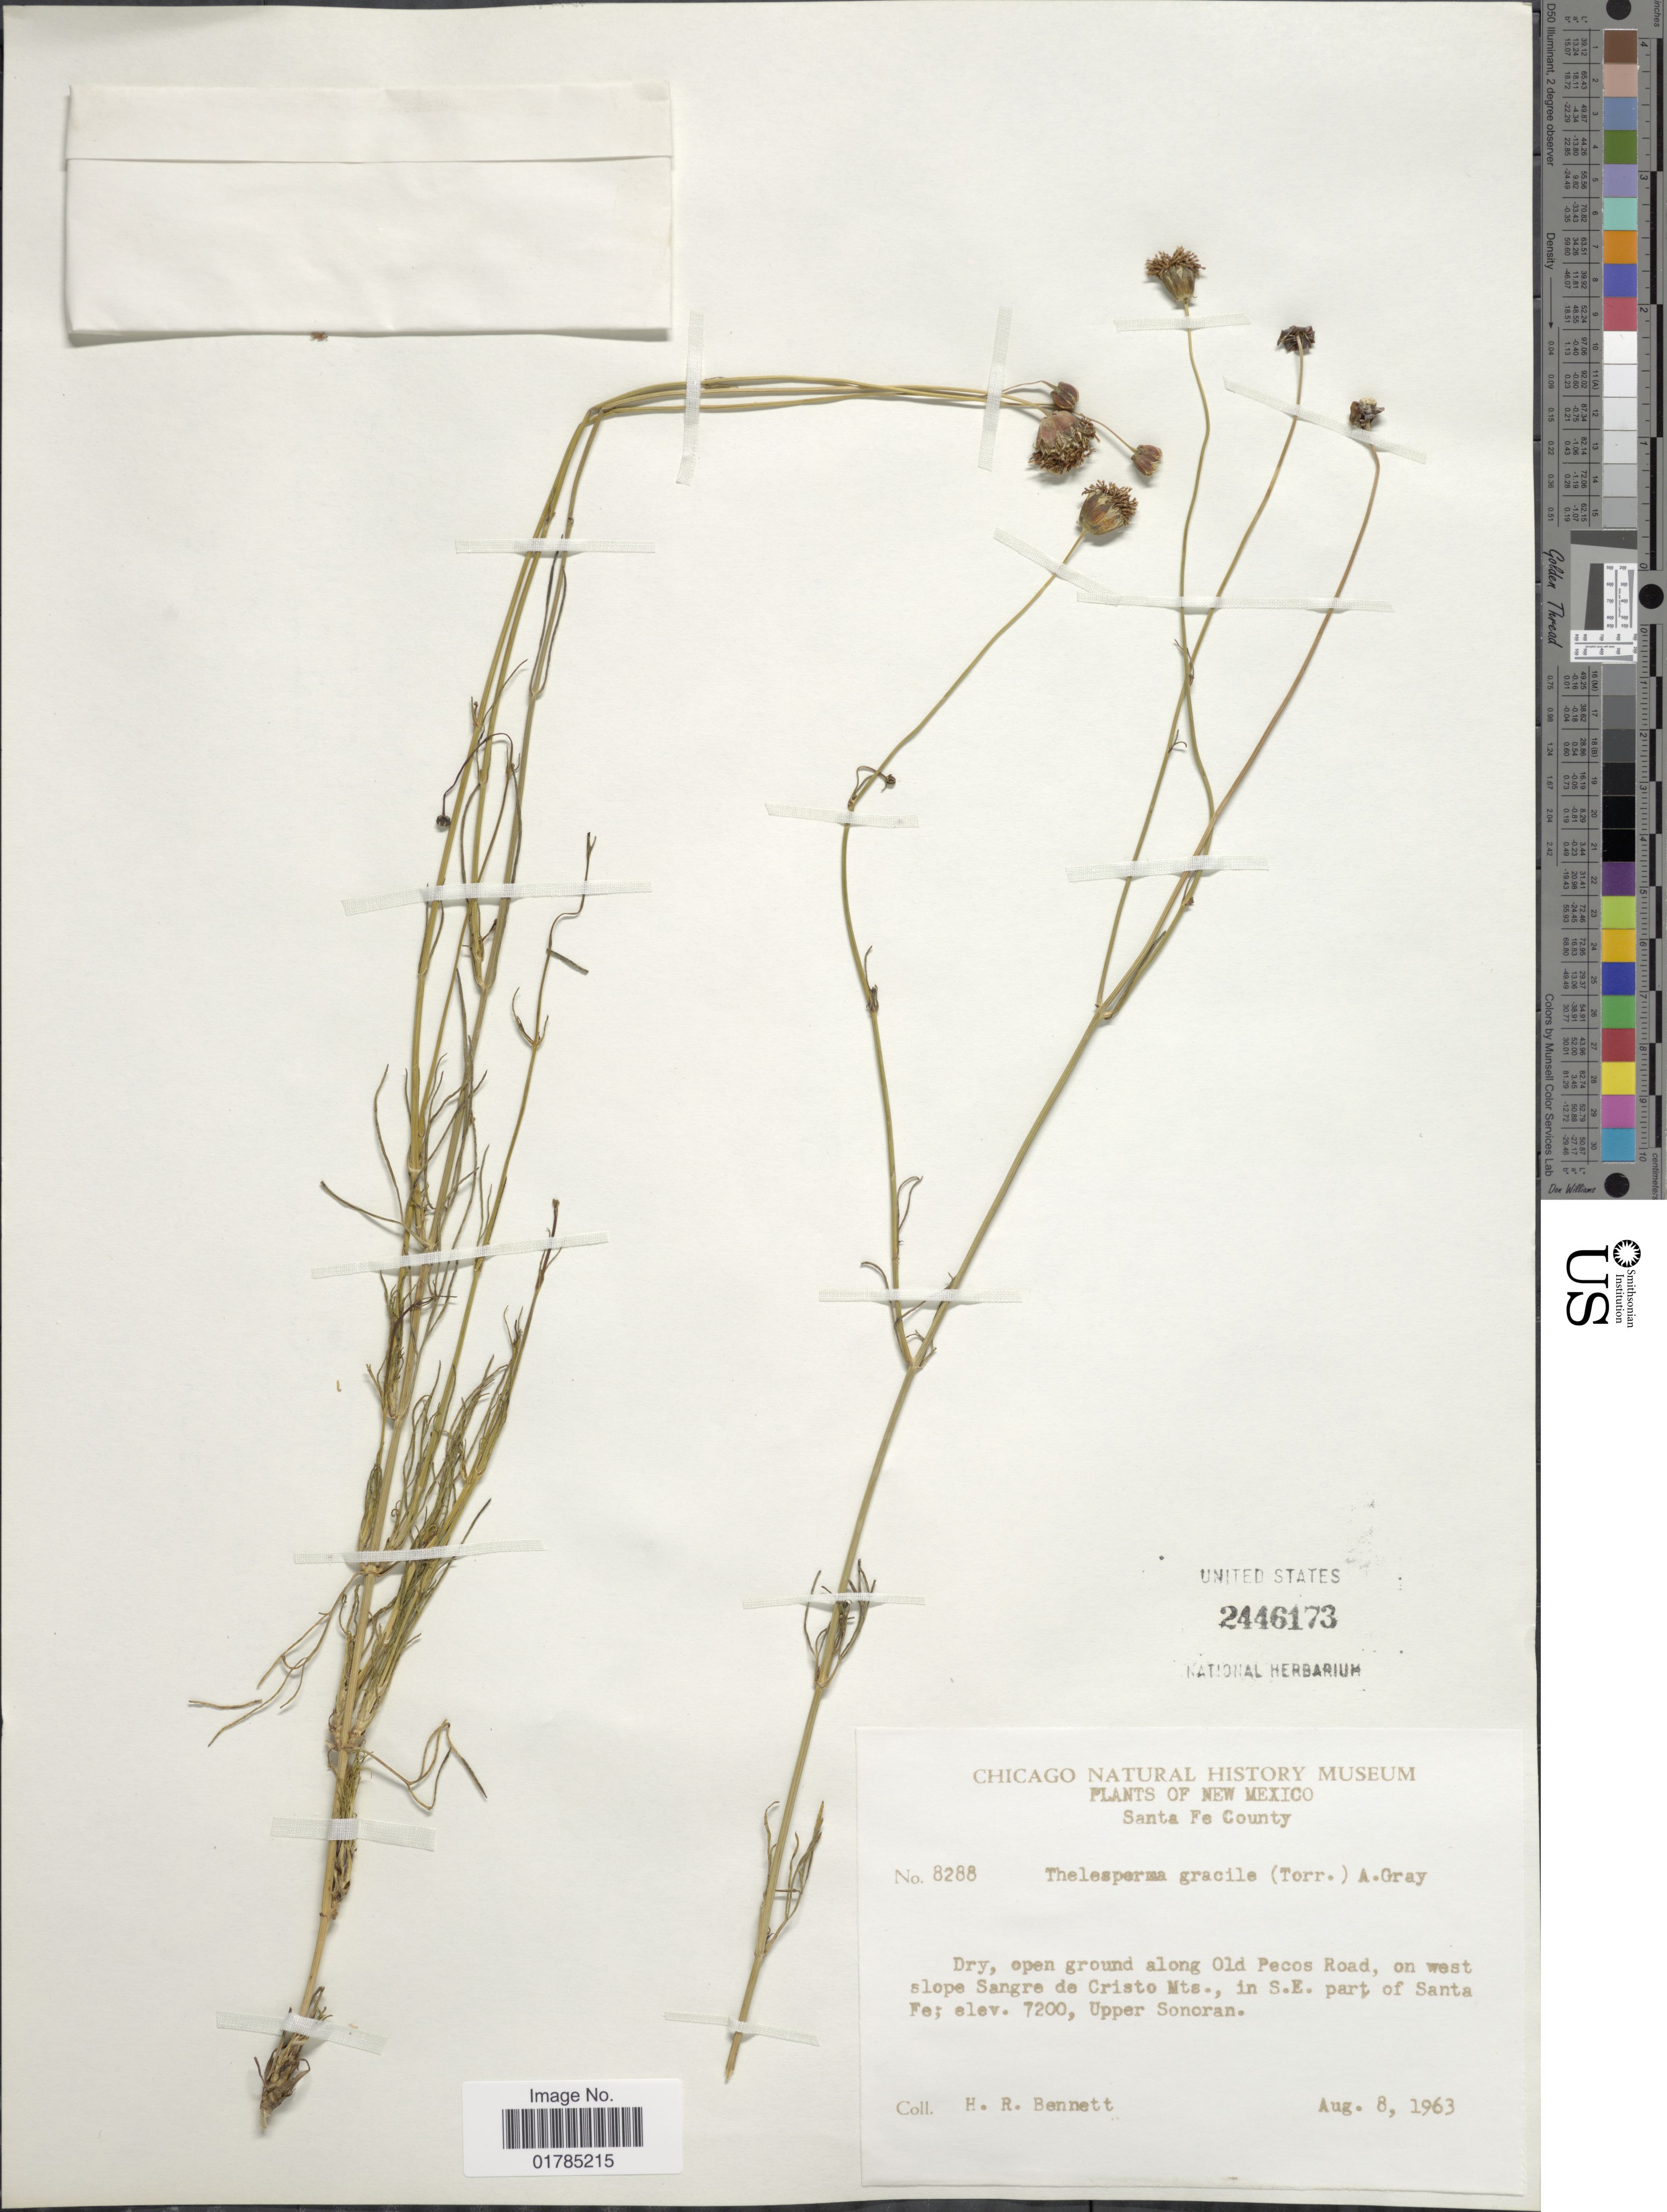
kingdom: Plantae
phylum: Tracheophyta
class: Magnoliopsida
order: Asterales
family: Asteraceae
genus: Thelesperma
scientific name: Thelesperma gracile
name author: (Torr.) A. Gray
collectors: H. R. Bennett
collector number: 8288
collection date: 1963-08-08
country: United States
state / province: New Mexico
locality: Santa Fe County along Old Pecos Road, on west slope Sangre de Cristo Mts., in S.E. part of Santa Fe, Upper Sonoran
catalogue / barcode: US 2446173